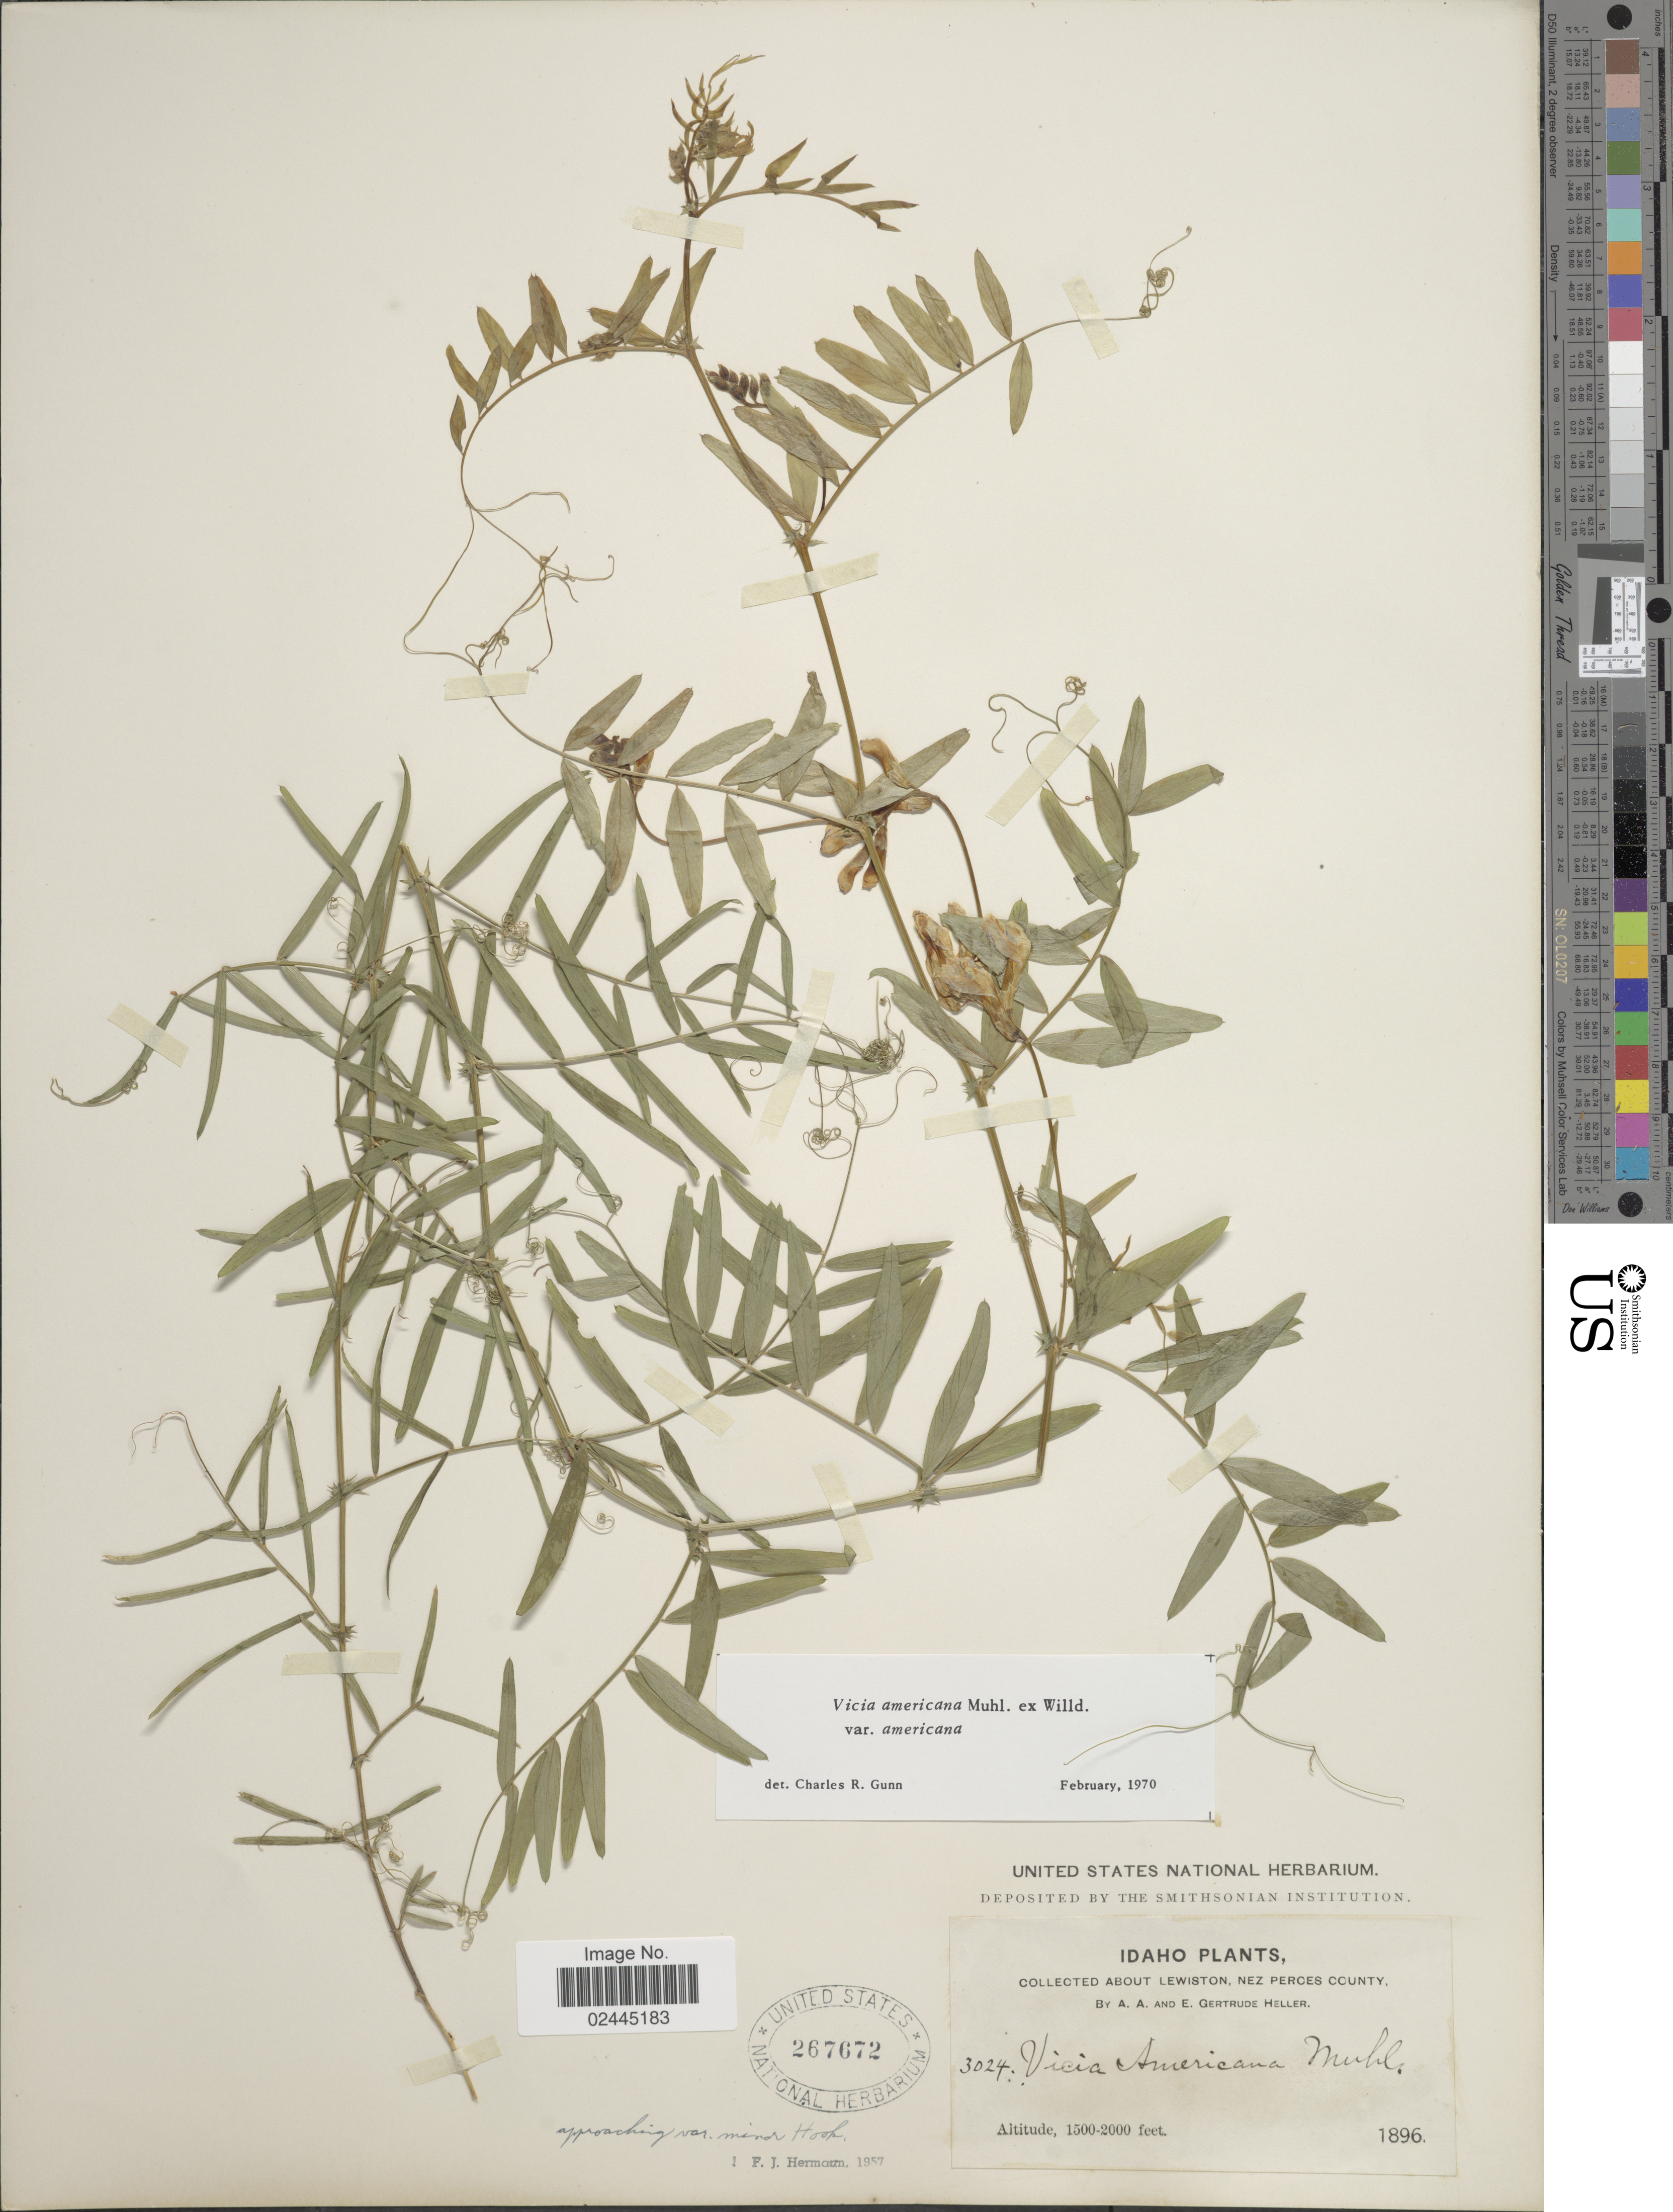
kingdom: Plantae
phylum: Tracheophyta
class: Magnoliopsida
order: Fabales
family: Fabaceae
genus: Vicia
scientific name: Vicia americana var. americana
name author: Muhl. ex Willd.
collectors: A. A. Heller & E. G. Heller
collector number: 3024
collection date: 1896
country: United States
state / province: Idaho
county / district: Nez Perce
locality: About Lewiston.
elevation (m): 457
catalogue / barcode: US 267672